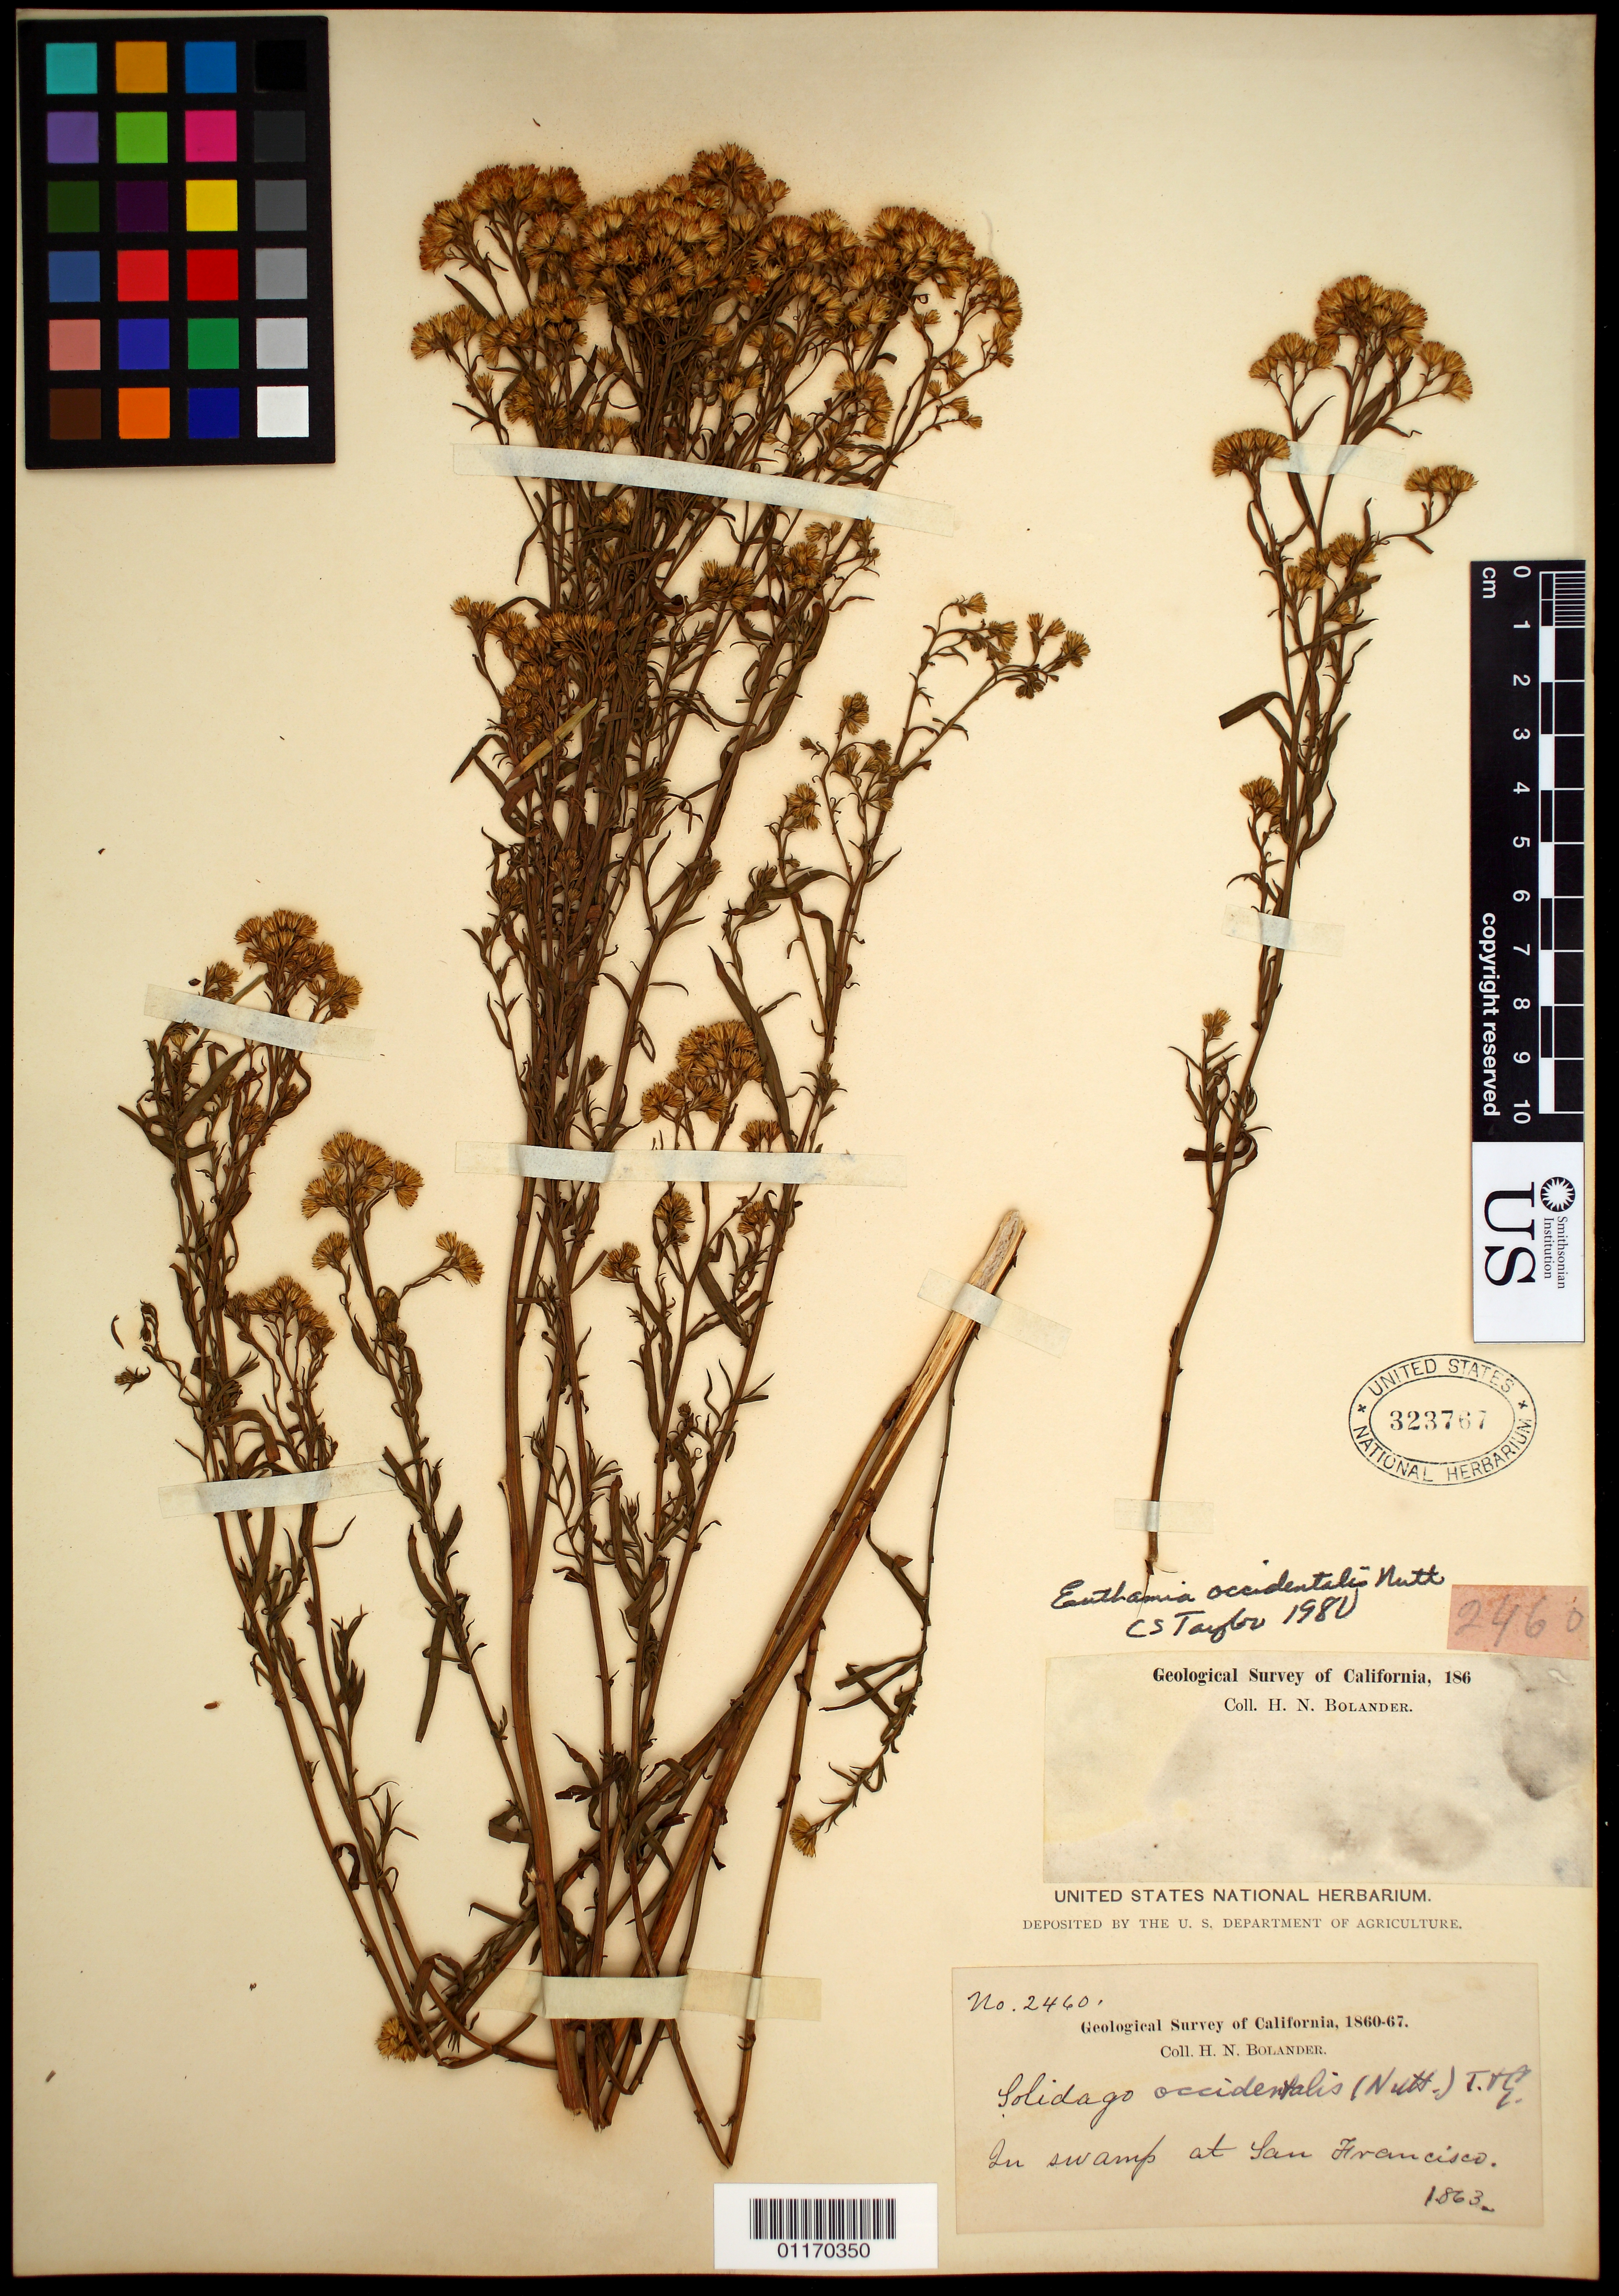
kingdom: Plantae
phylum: Tracheophyta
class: Magnoliopsida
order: Asterales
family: Asteraceae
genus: Euthamia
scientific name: Euthamia occidentalis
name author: Nutt.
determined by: Taylor, Constance E. S.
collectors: H. Bolander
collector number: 2460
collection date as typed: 1863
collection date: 1863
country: United States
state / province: California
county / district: San Francisco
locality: In swamp at San Francisco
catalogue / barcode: US 323767